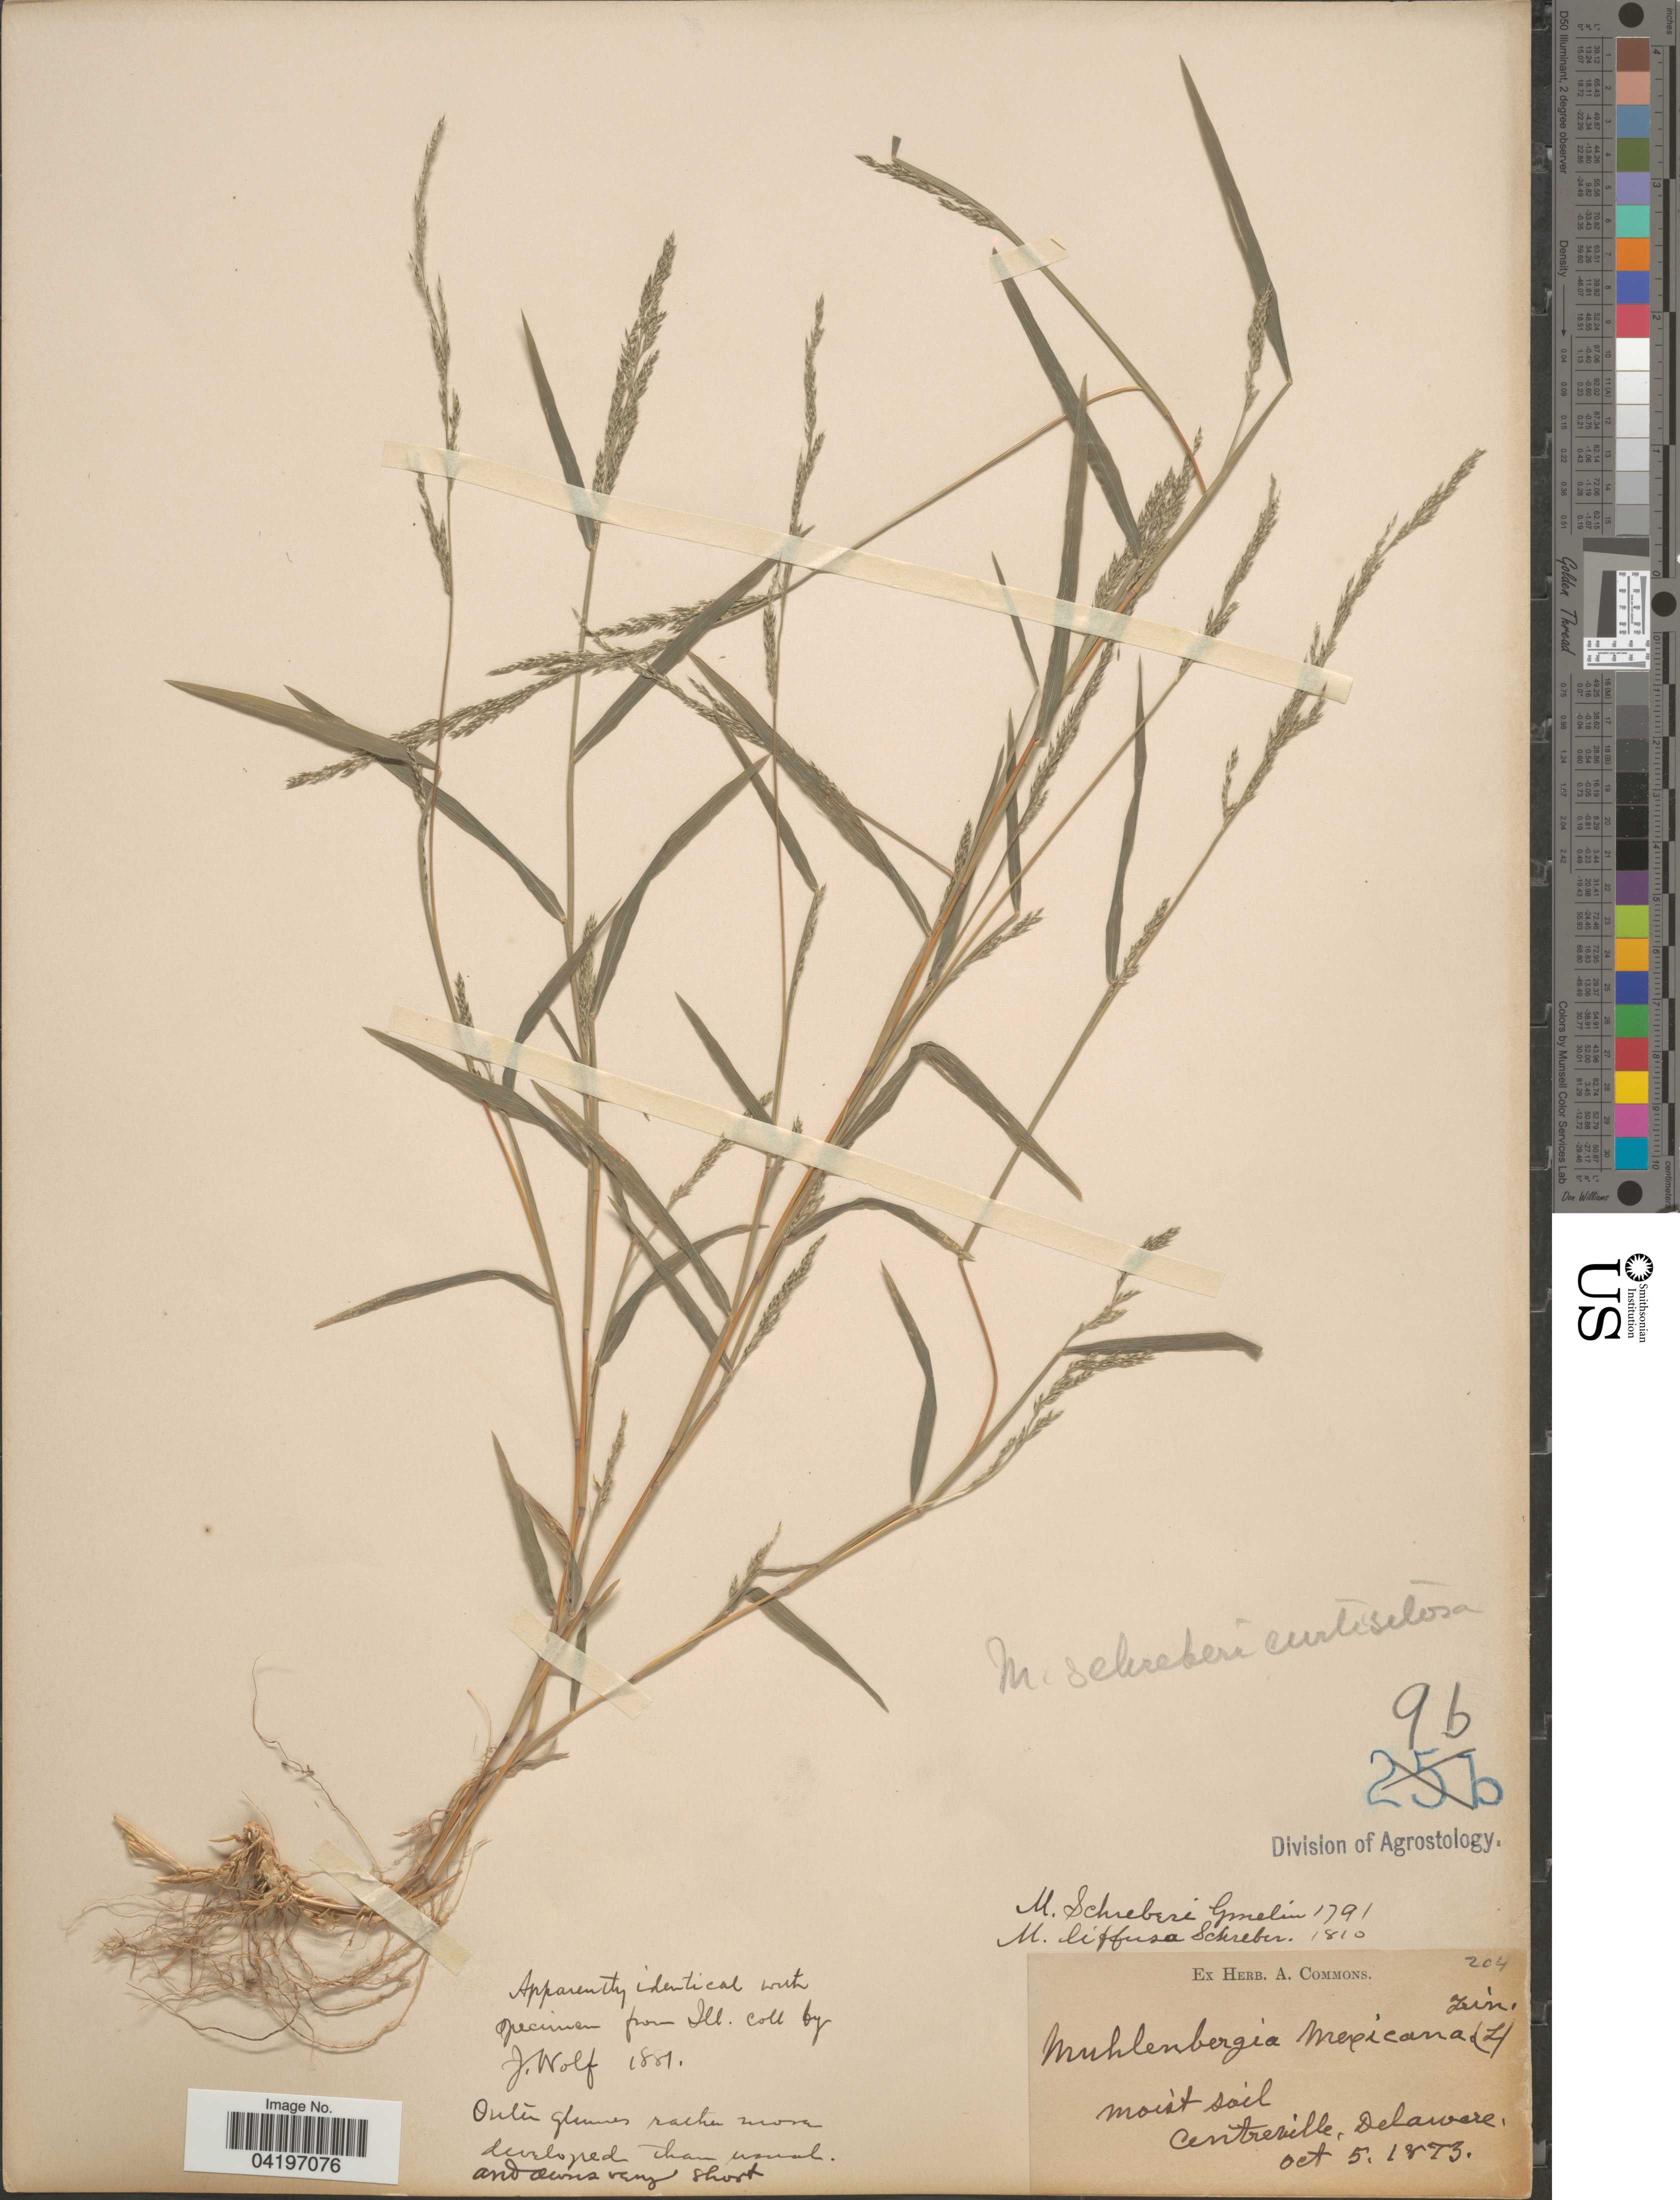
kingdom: Plantae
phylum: Tracheophyta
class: Liliopsida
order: Poales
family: Poaceae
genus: Muhlenbergia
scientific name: Muhlenbergia schreberi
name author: J.F. Gmel.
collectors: ex herb. A. Commons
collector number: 204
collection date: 1873-10-05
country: United States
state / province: Delaware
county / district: New Castle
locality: Centreville.